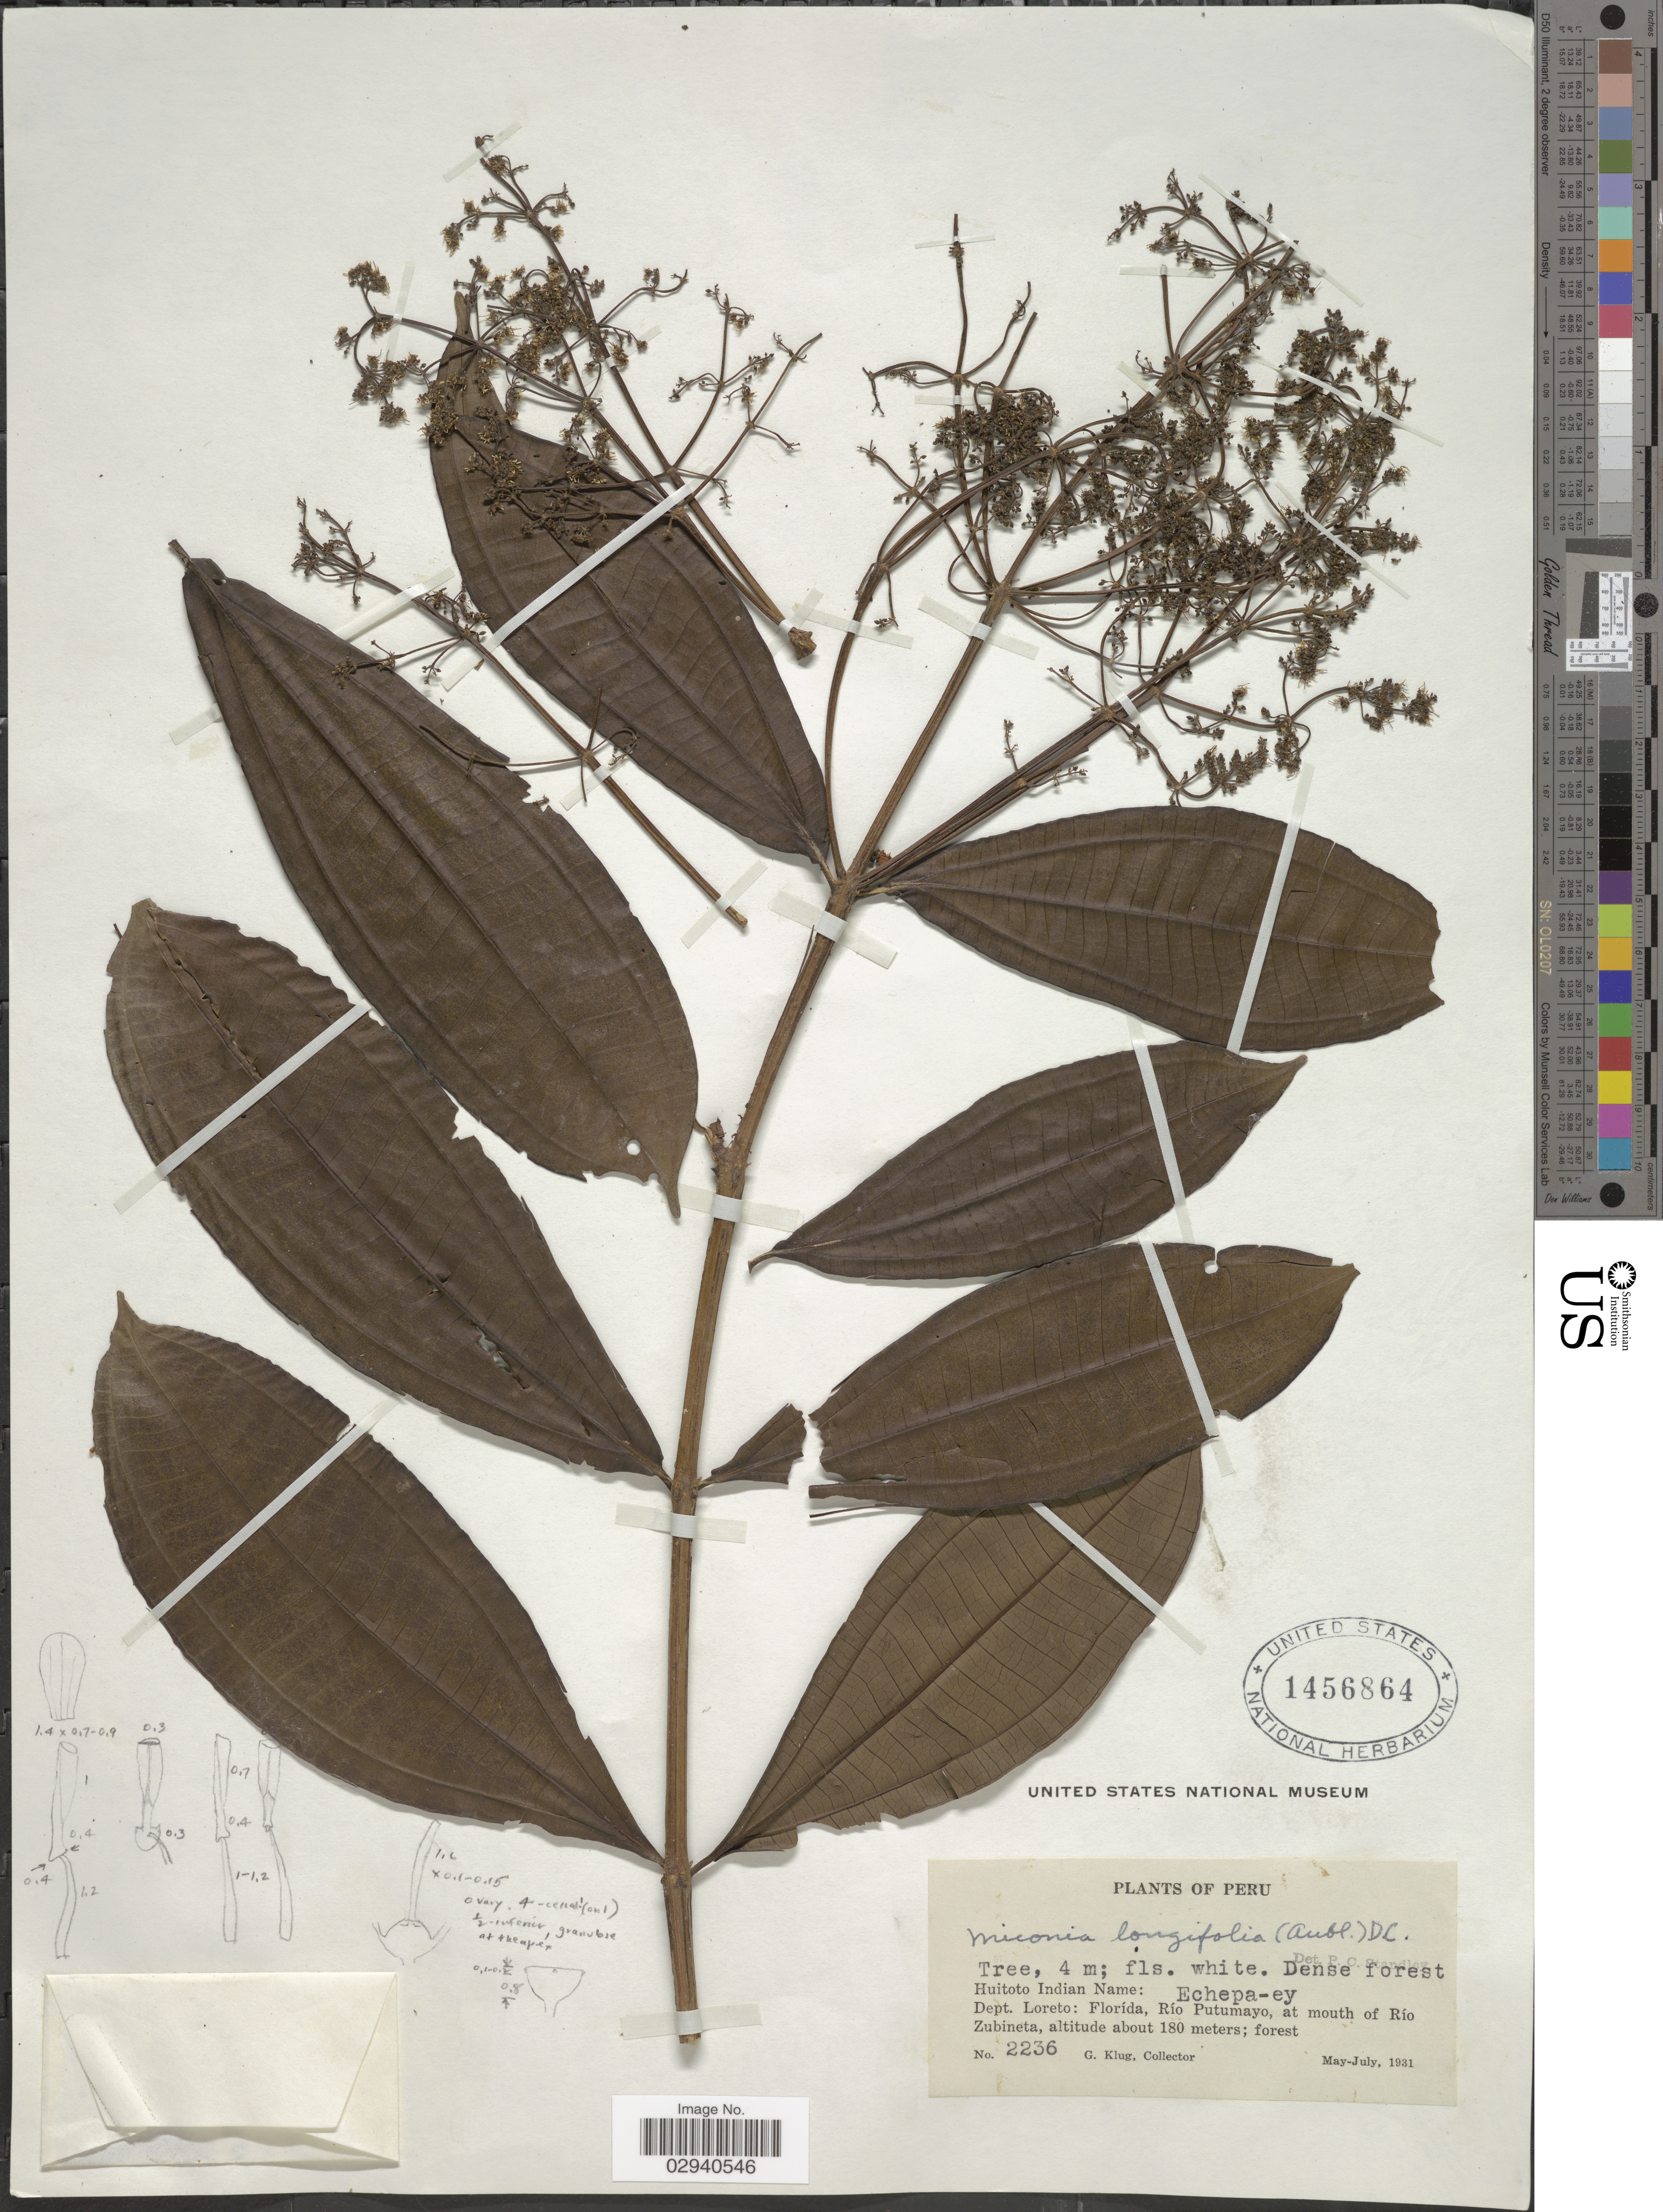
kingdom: Plantae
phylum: Tracheophyta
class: Magnoliopsida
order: Myrtales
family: Melastomataceae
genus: Miconia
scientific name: Miconia longifolia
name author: (Aubl.) DC.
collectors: G. Klug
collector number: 2236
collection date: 1931-05/1931-07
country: Peru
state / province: Loreto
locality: Dept. Loreto: Florída, Río Putumayo, at mouth of Río Zubineta.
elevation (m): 180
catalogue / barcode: US 1456864